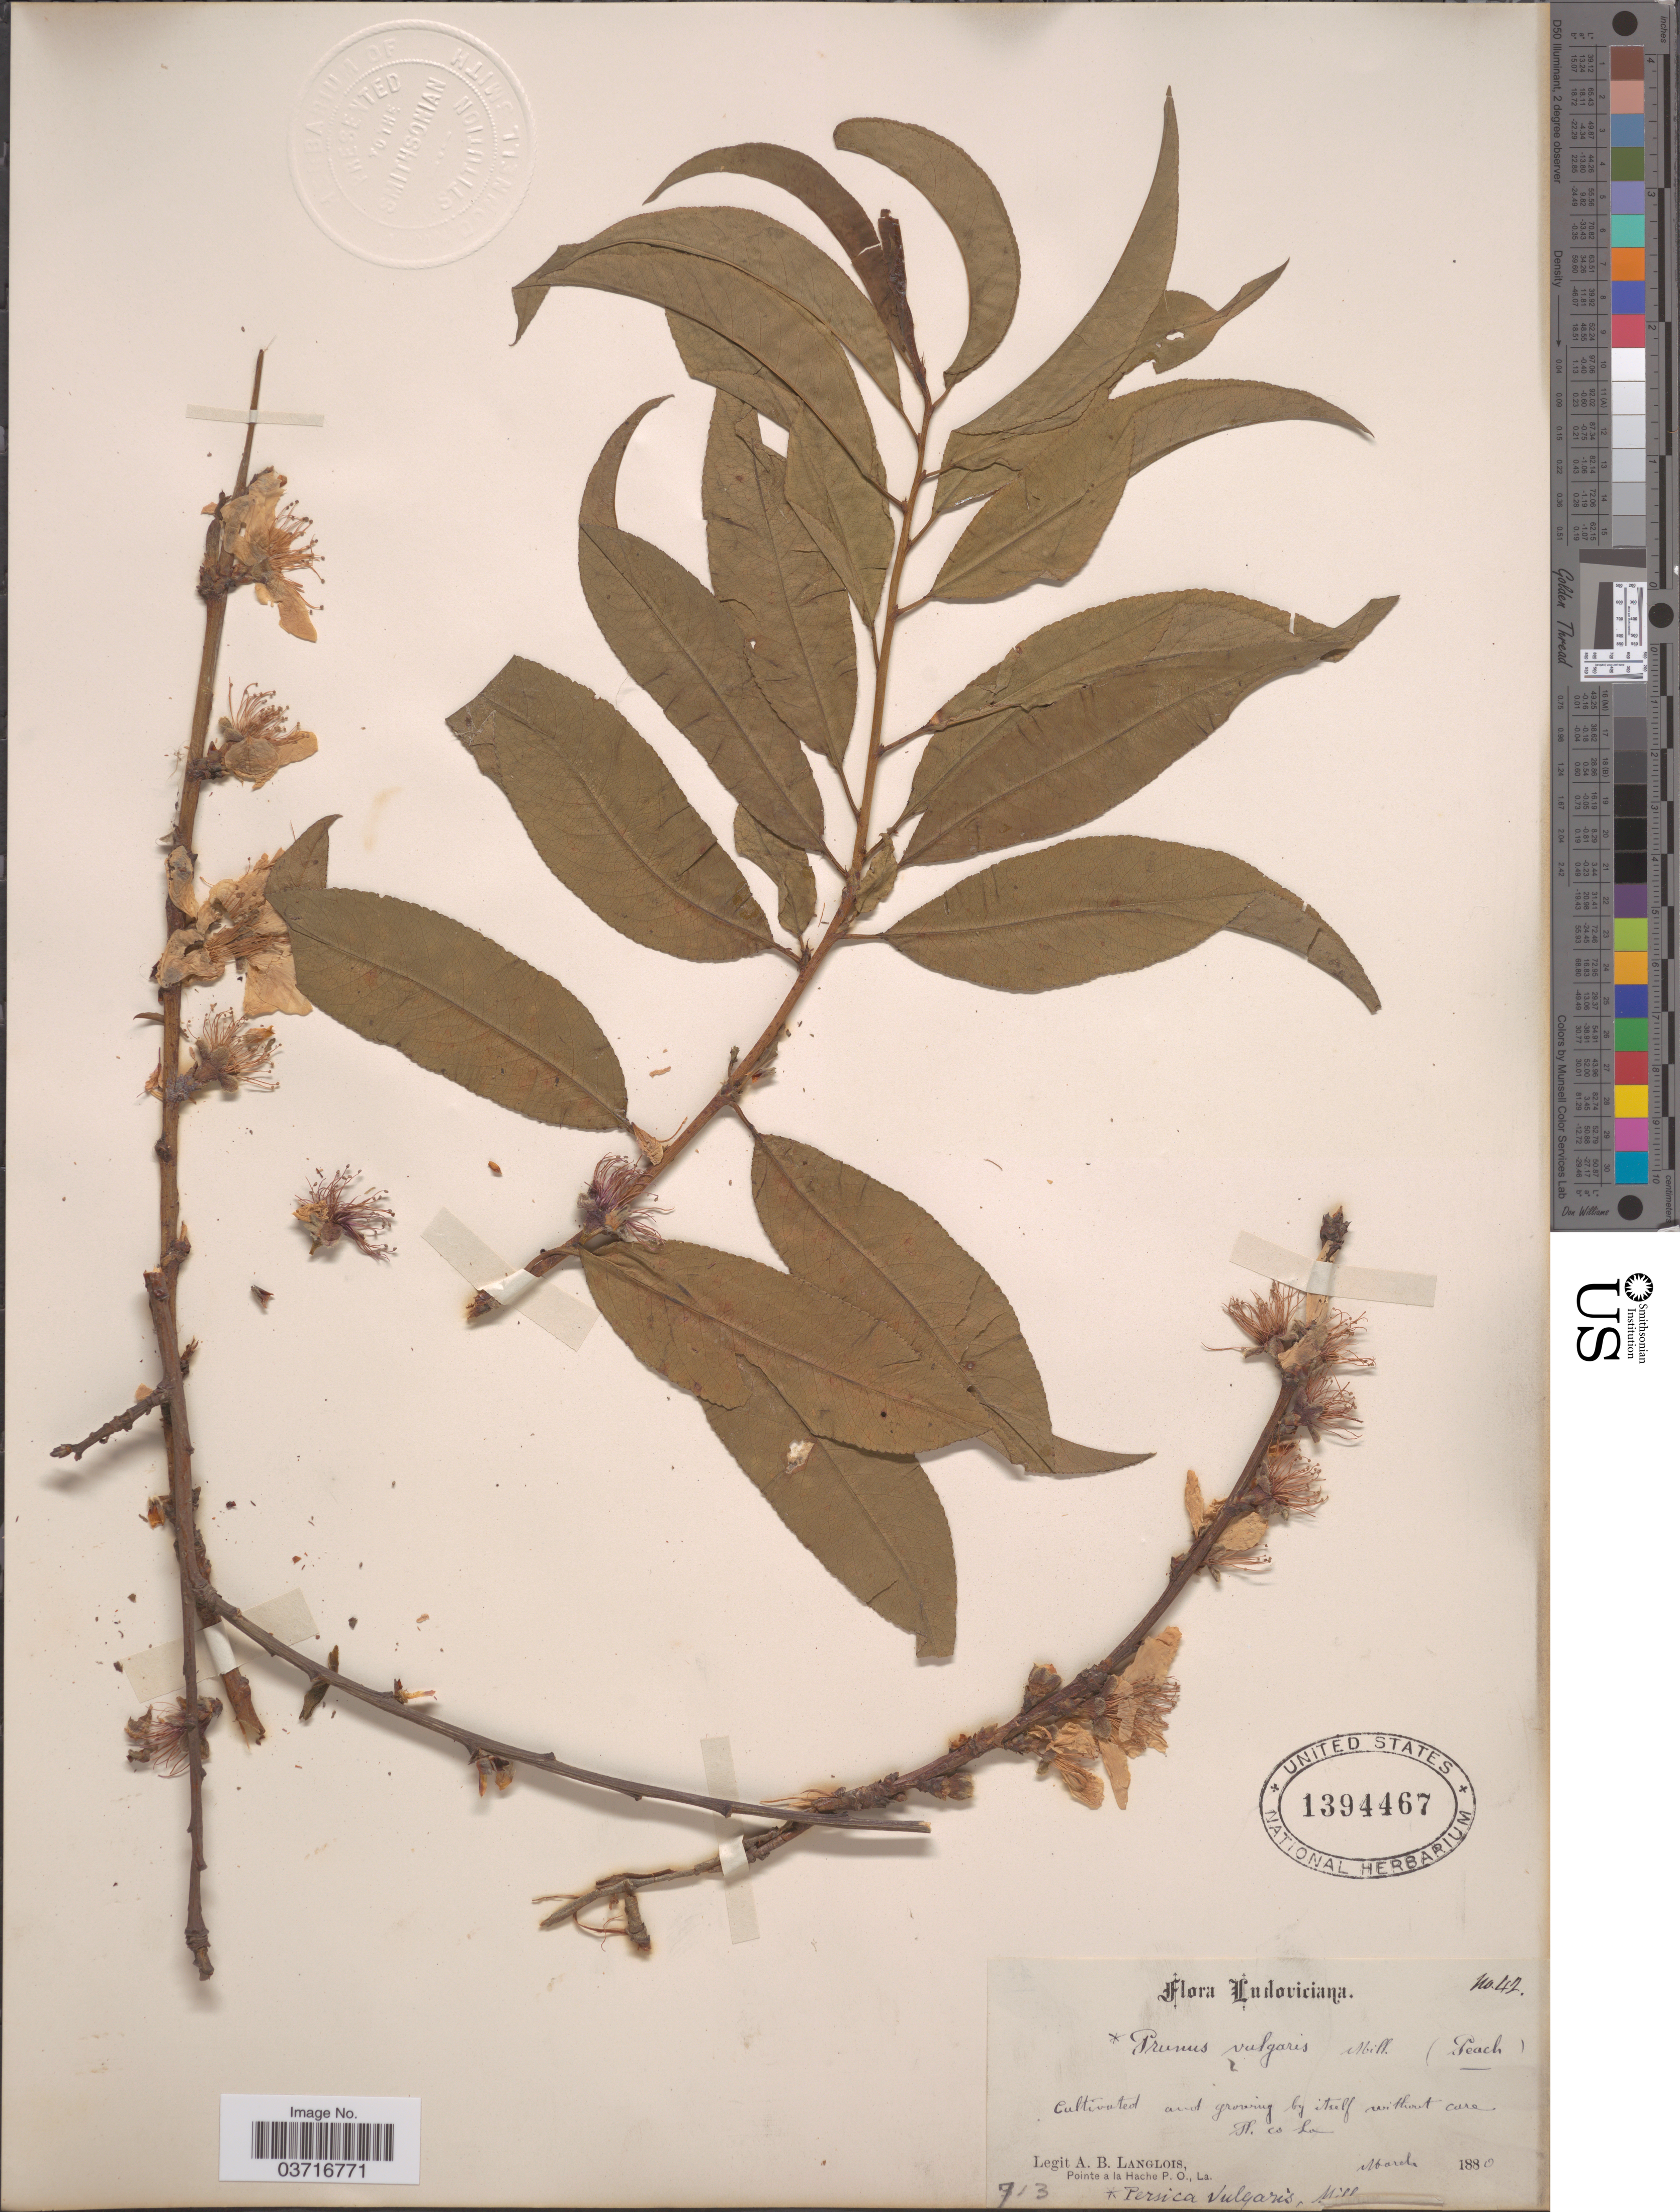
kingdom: Plantae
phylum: Tracheophyta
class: Magnoliopsida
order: Rosales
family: Rosaceae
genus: Prunus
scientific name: Prunus vulgaris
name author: (Mill.) Schur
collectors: A. Langlois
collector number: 42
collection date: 1880-03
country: United States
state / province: Louisiana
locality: Ph. co.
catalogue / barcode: US 1394467